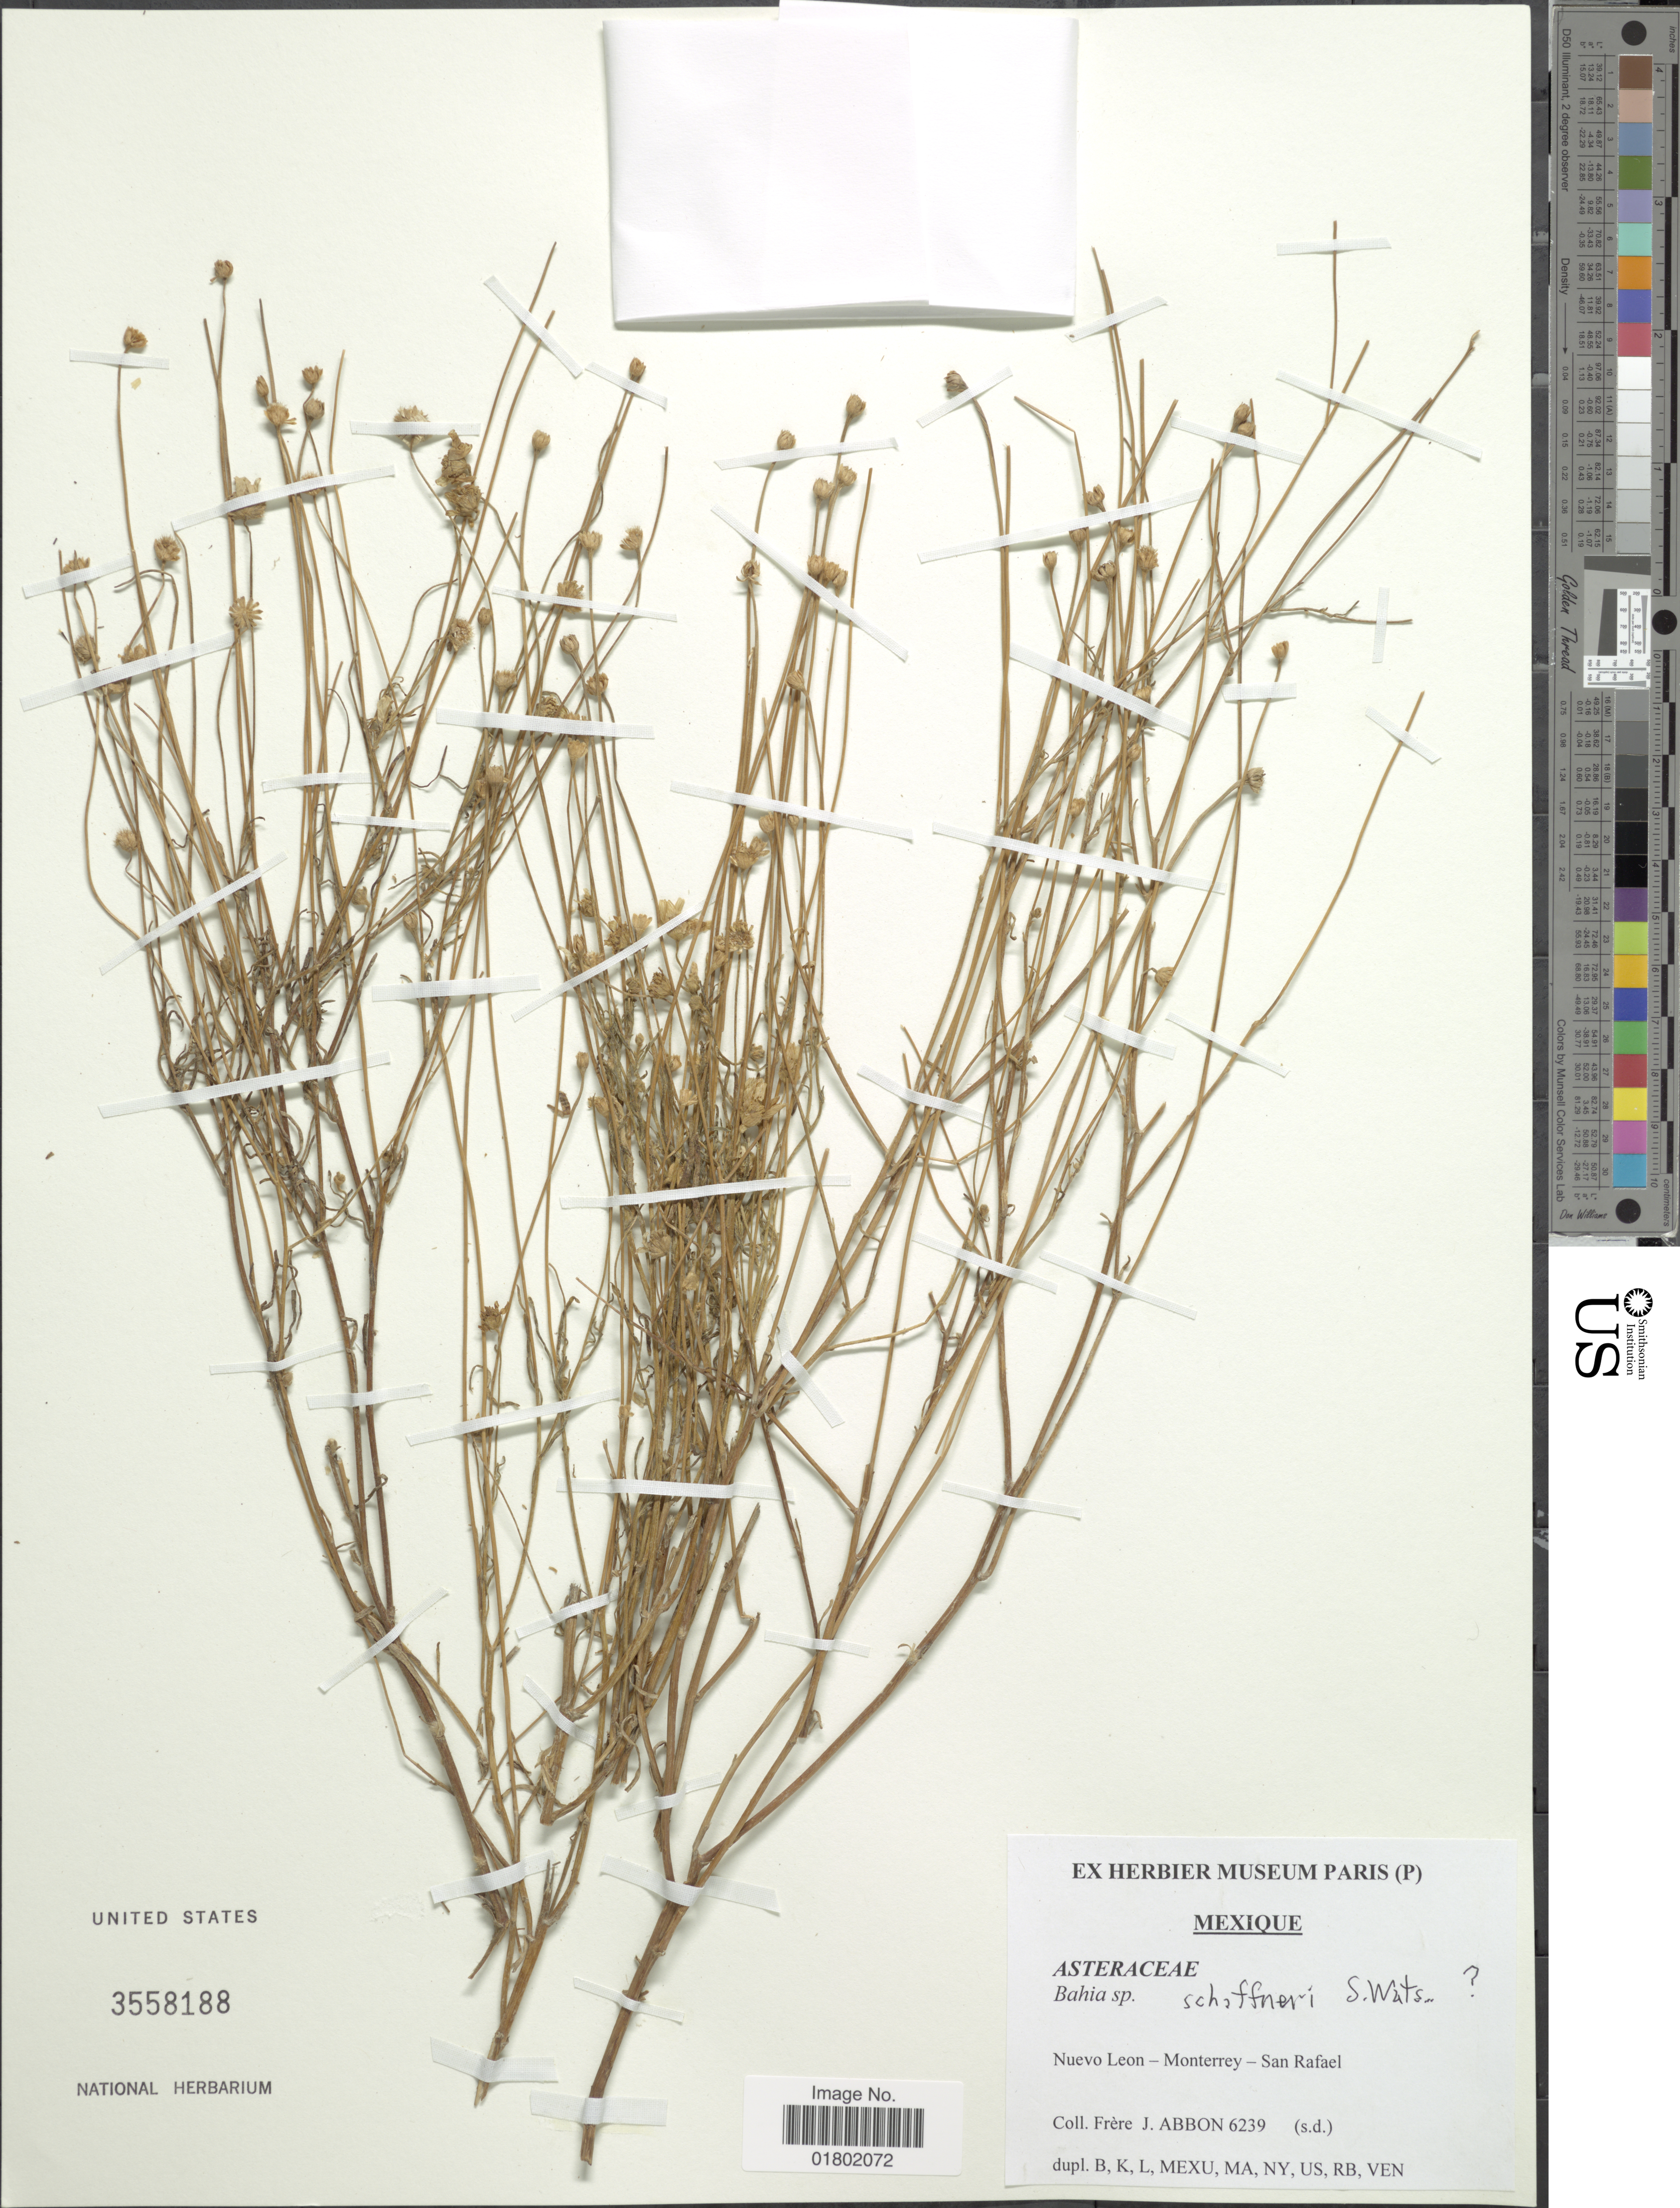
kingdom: Plantae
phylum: Tracheophyta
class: Magnoliopsida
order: Asterales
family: Asteraceae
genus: Bahia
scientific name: Bahia schaffneri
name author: S. Watson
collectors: Bro. Abbon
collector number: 6239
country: Mexico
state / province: Nuevo León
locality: Monterrey, San Rafael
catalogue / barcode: US 3558188